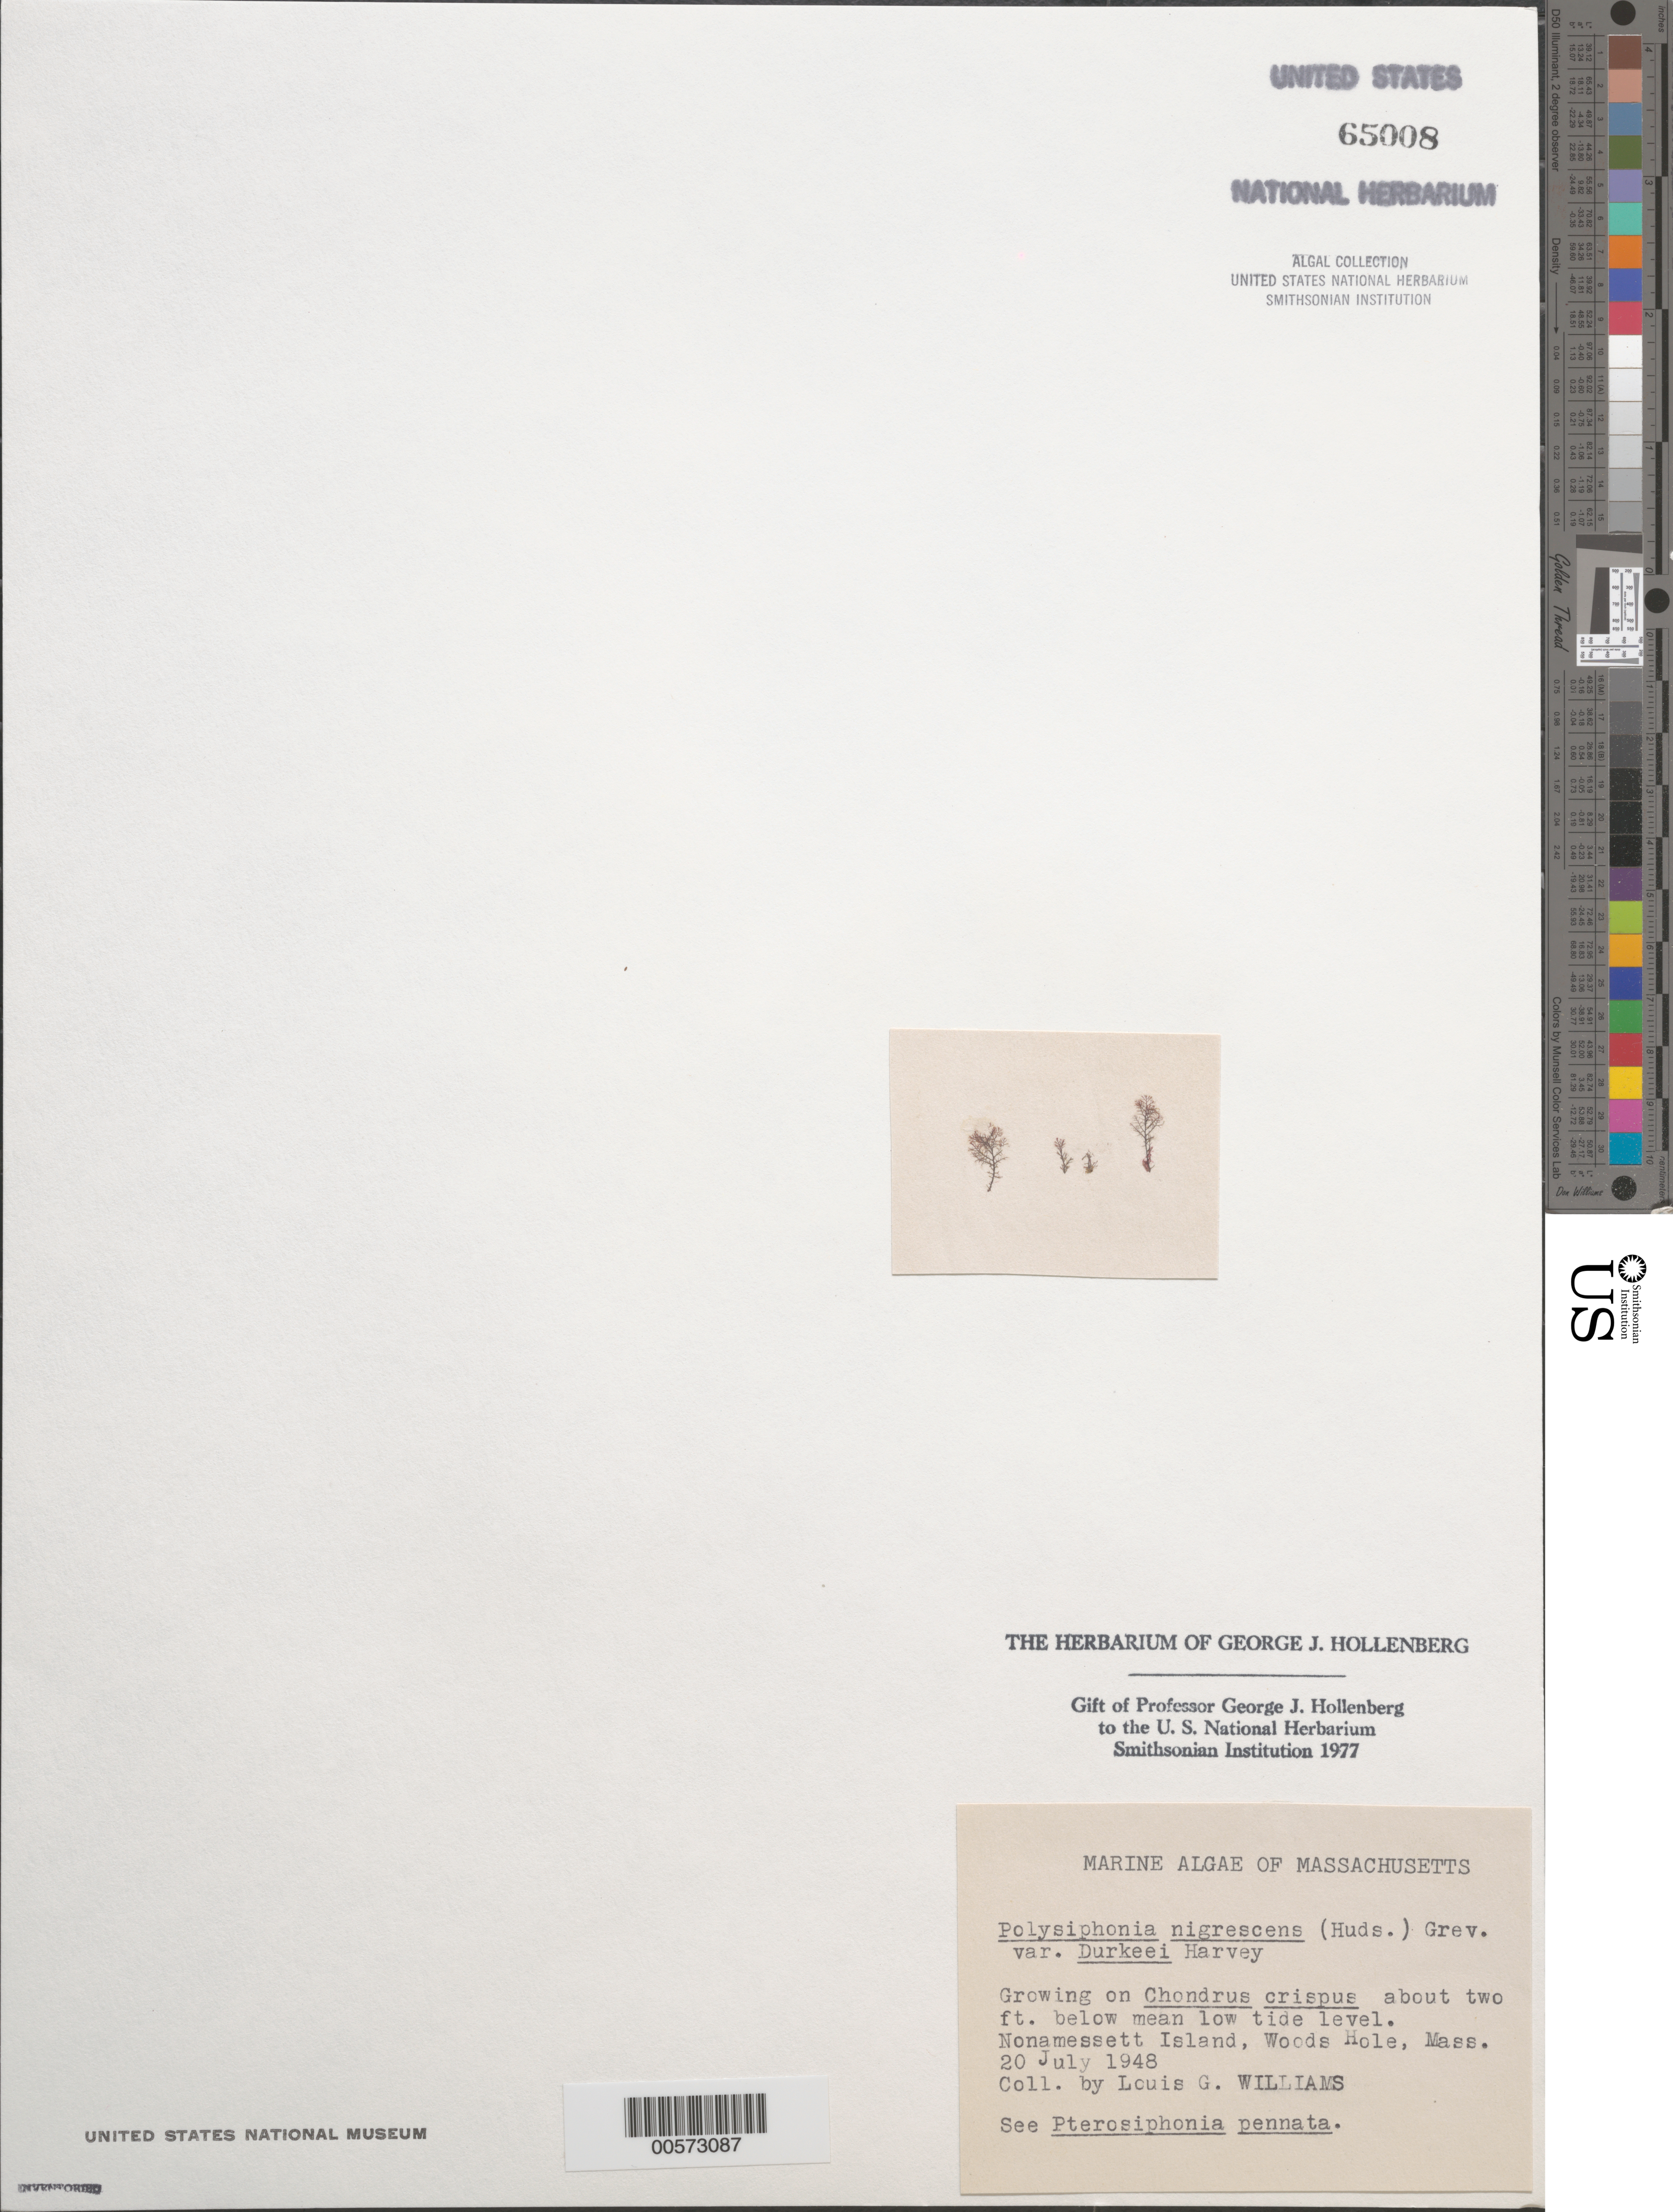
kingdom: Plantae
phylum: Rhodophyta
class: Florideophyceae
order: Ceramiales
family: Rhodomelaceae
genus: Vertebrata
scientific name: Vertebrata fucoides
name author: (Hudson) Kuntze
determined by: Algae name updating Project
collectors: L. G. Williams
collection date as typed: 20 Jul 1948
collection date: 1948-07-20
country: United States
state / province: Massachusetts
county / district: Dukes County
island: Nonamesset Island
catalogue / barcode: US 65008